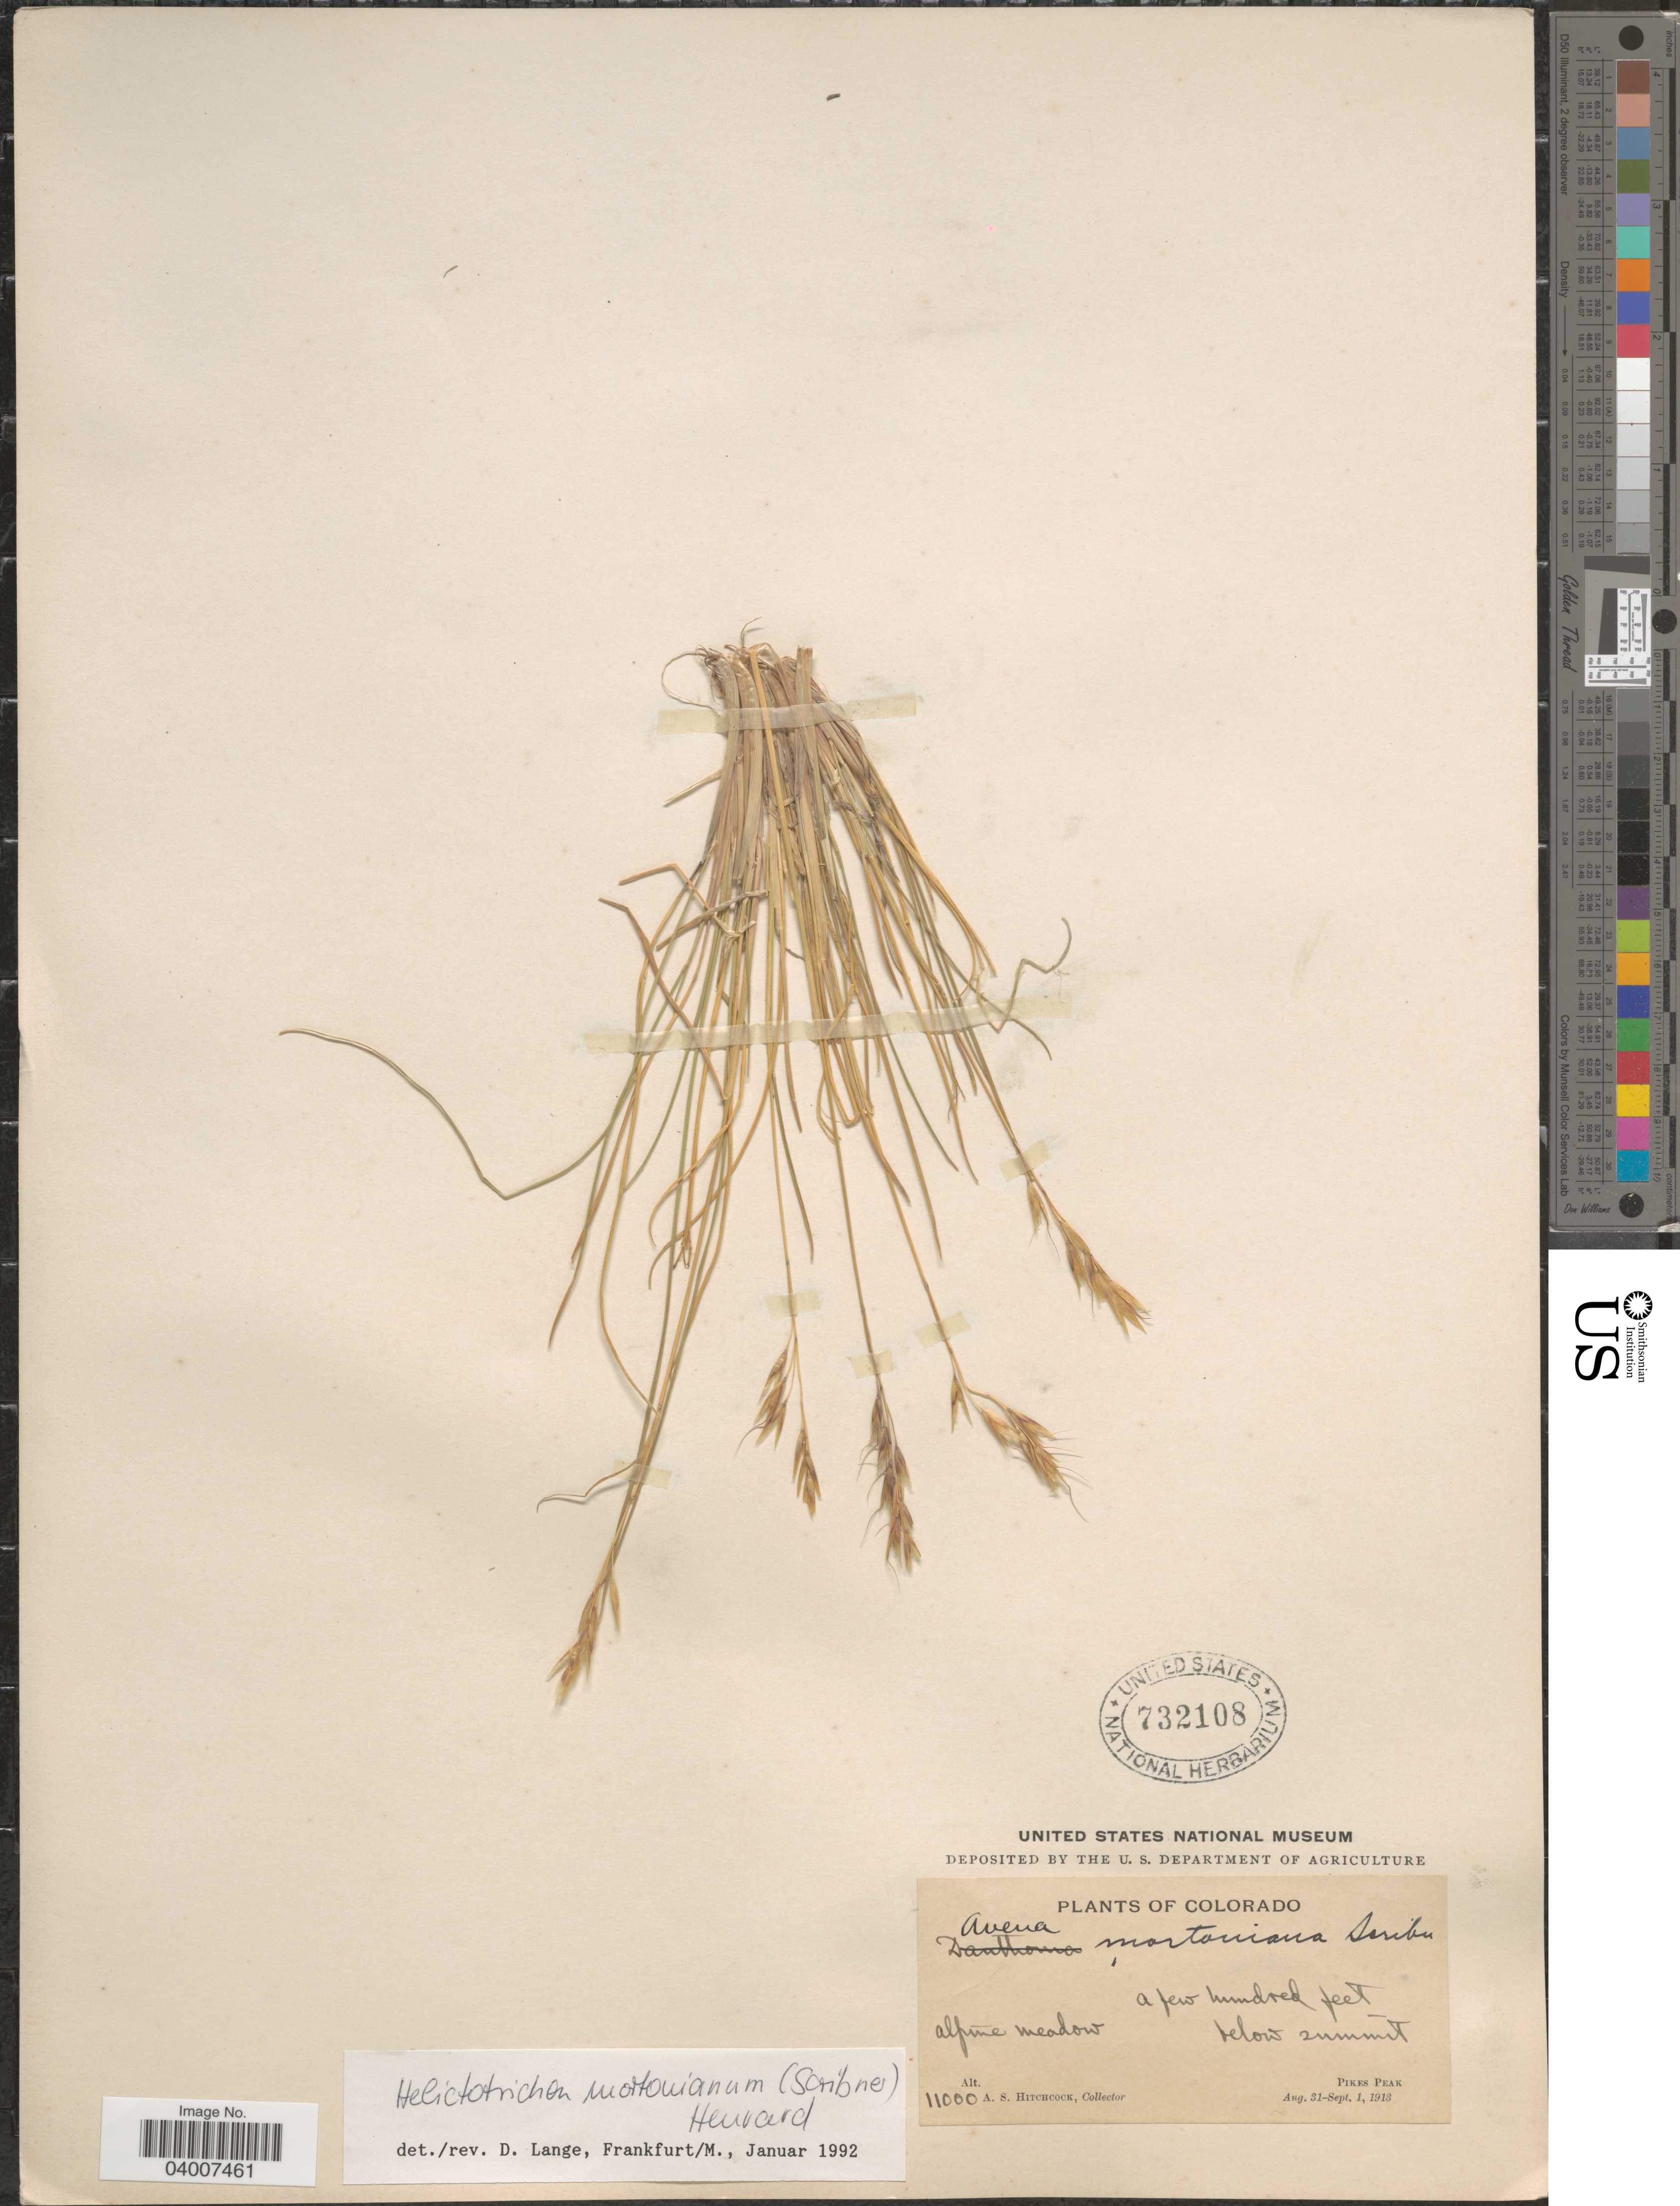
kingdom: Plantae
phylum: Tracheophyta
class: Liliopsida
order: Poales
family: Poaceae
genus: Helictotrichon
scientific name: Helictotrichon mortonianum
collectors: A. S. Hitchcock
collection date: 1913-08-31/1913-09-01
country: United States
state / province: Colorado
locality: A few hundred feet below summit. Pikes Peak.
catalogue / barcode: US 732108